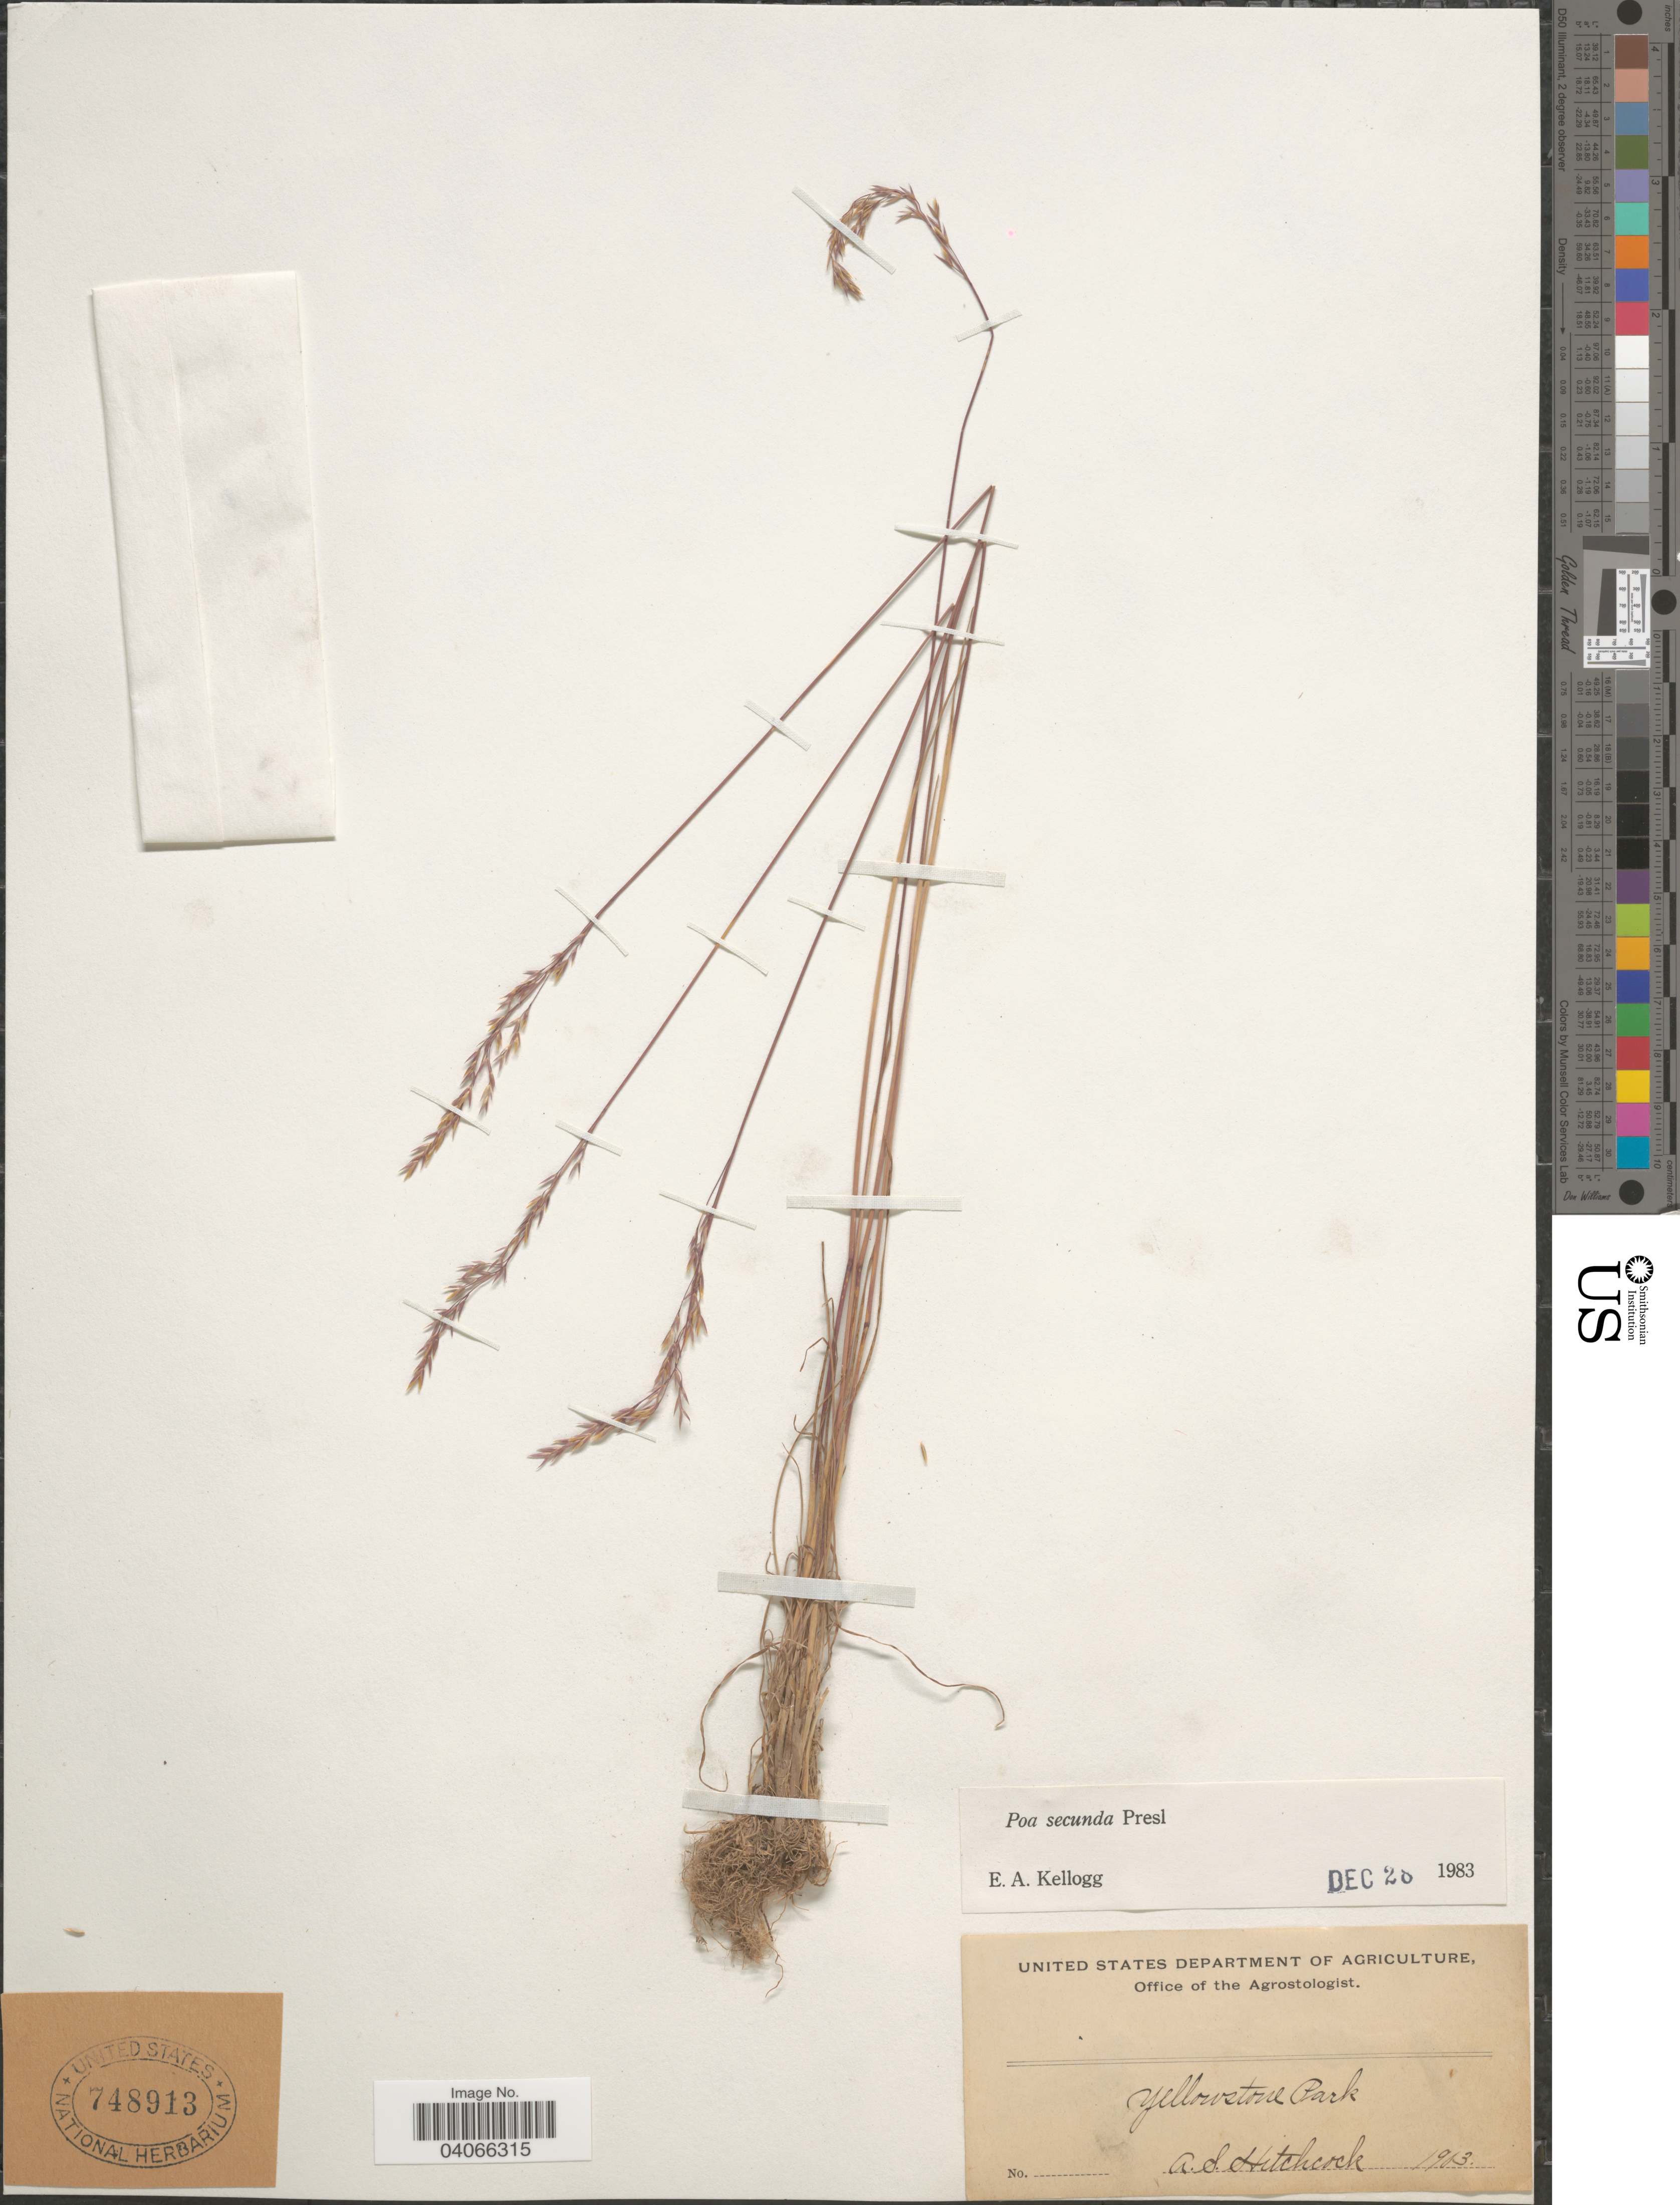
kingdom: Plantae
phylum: Tracheophyta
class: Liliopsida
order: Poales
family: Poaceae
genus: Poa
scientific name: Poa secunda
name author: J. Presl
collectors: A. S. Hitchcock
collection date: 1903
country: United States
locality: Yellowstone Park.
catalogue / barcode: US 748913